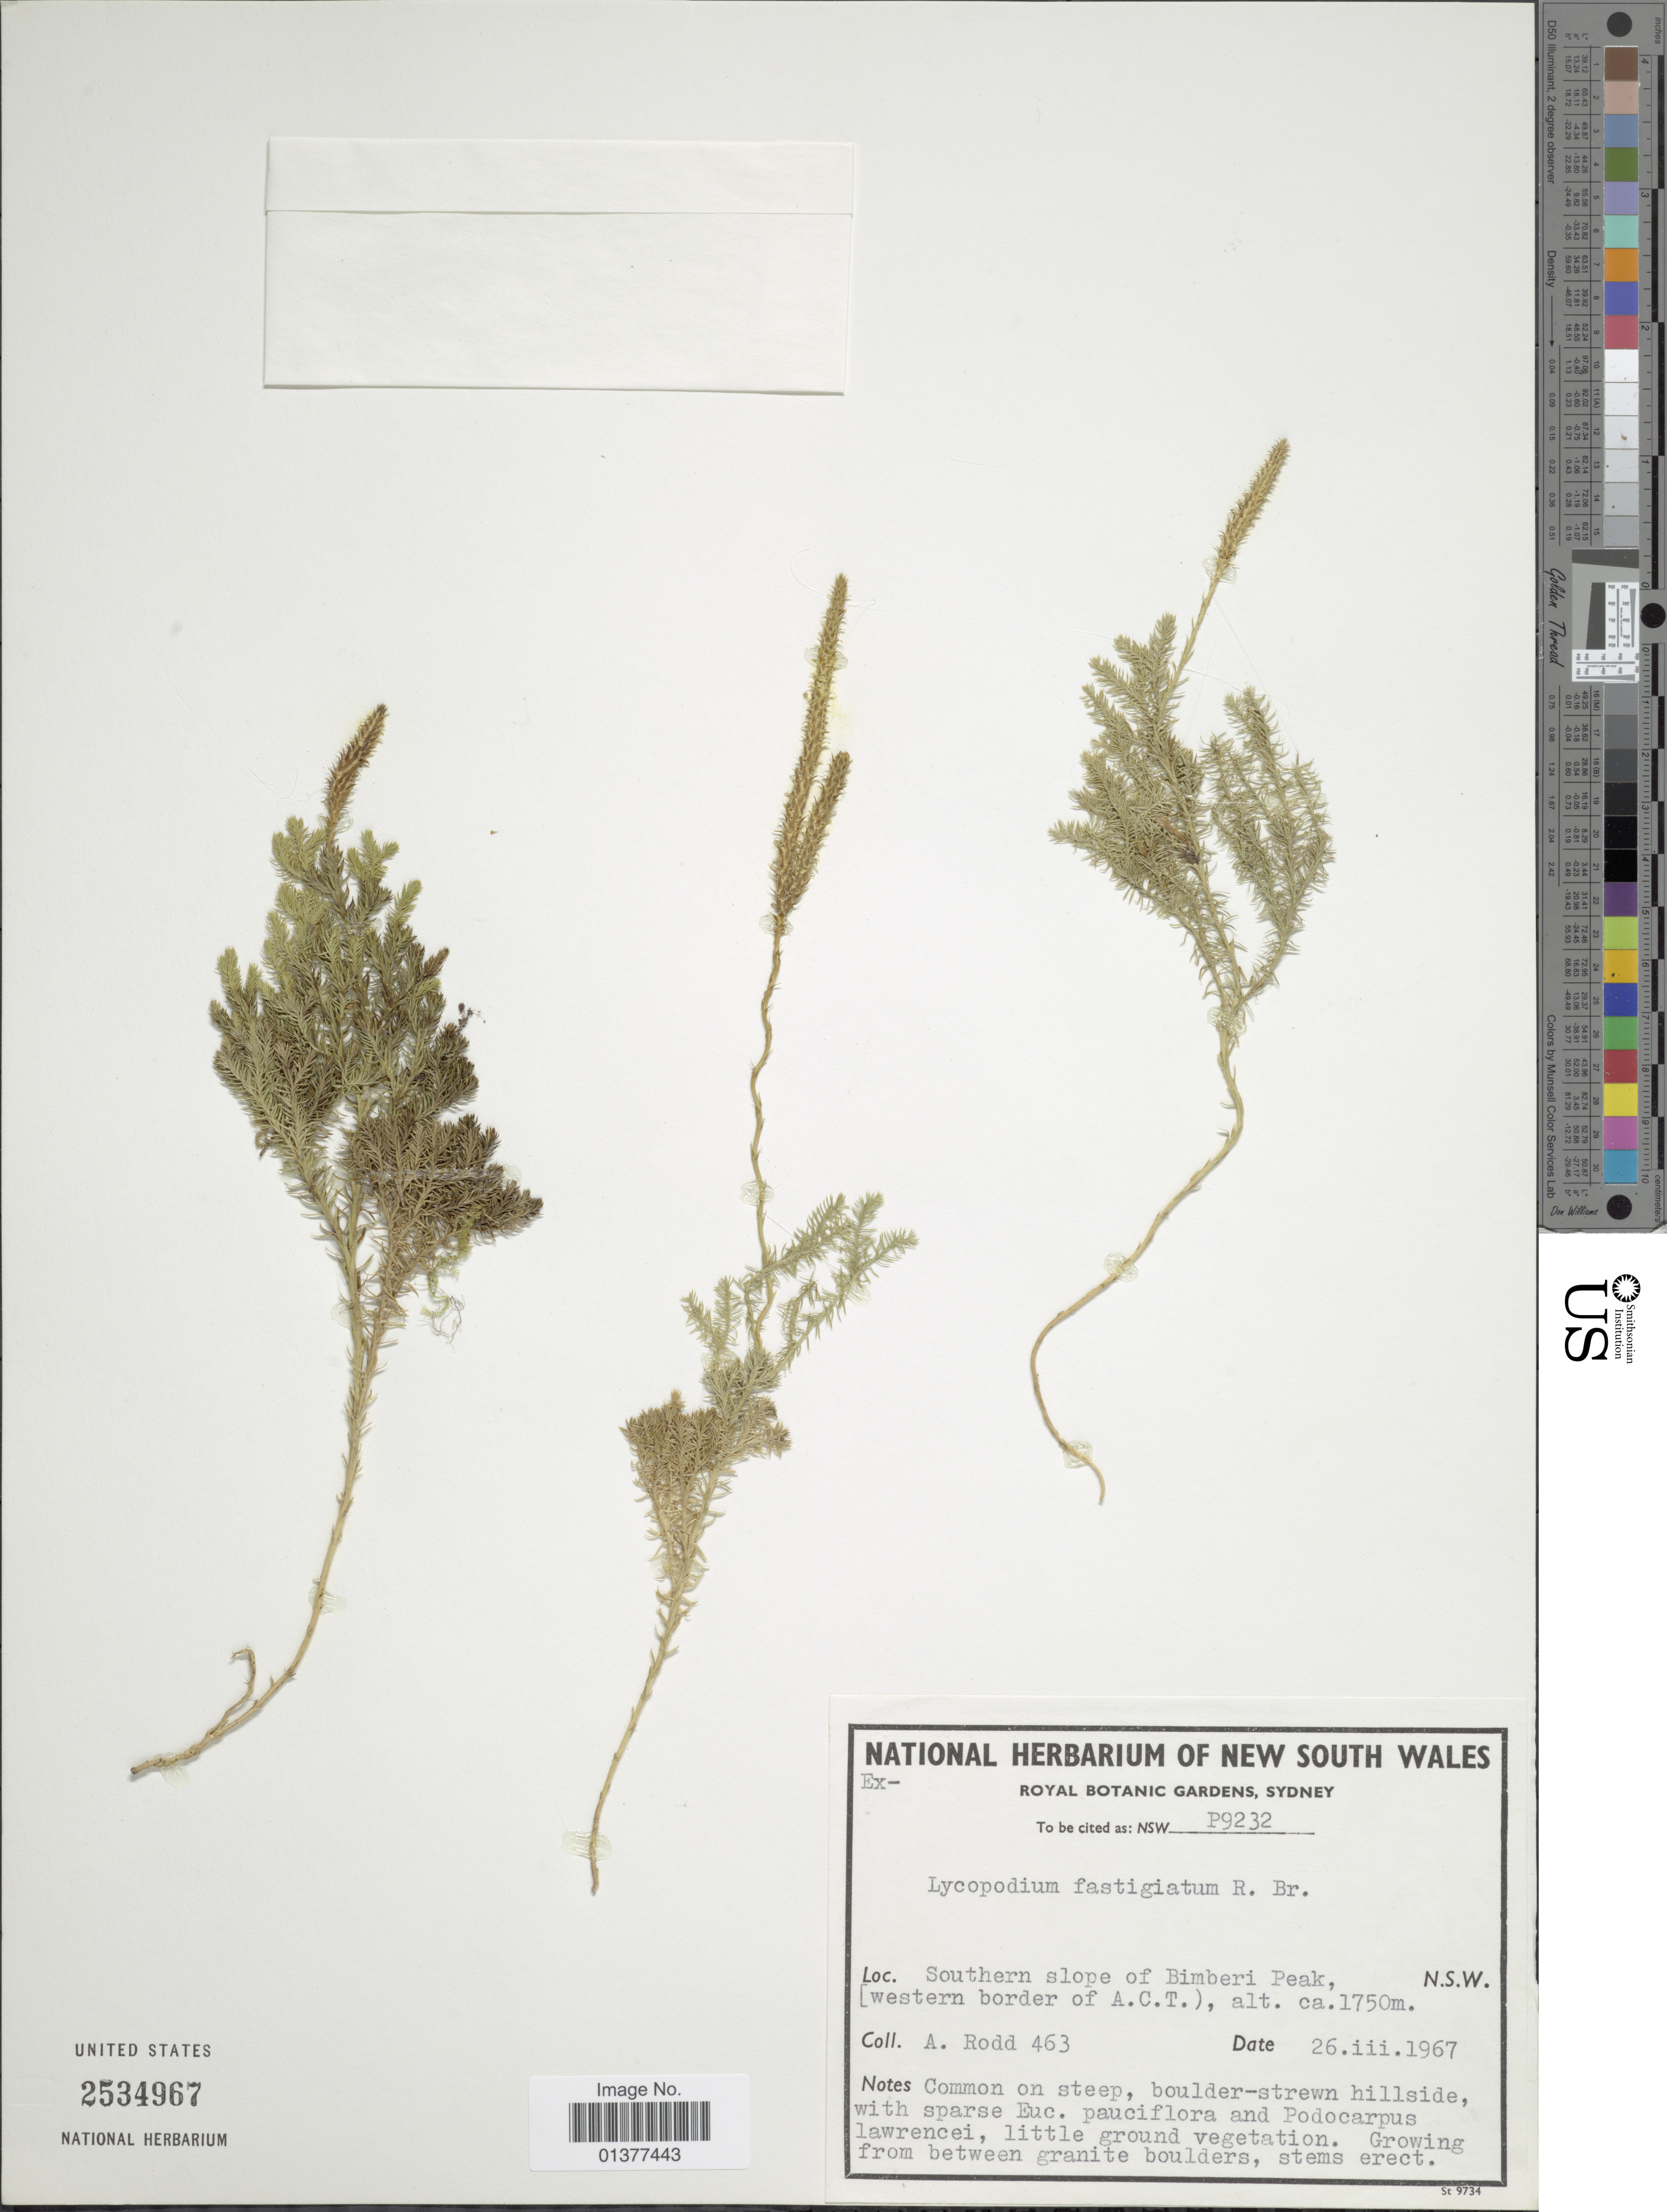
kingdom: Plantae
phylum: Tracheophyta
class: Lycopodiopsida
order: Lycopodiales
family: Lycopodiaceae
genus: Austrolycopodium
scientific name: Austrolycopodium fastigiatum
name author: (R. Br.) Holub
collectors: A. Rodd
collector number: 463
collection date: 1967-03-26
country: Australia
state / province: New South Wales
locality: Southern sole of Bimberi Peak, western border of A.C.T.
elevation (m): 1750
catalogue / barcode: US 2534967